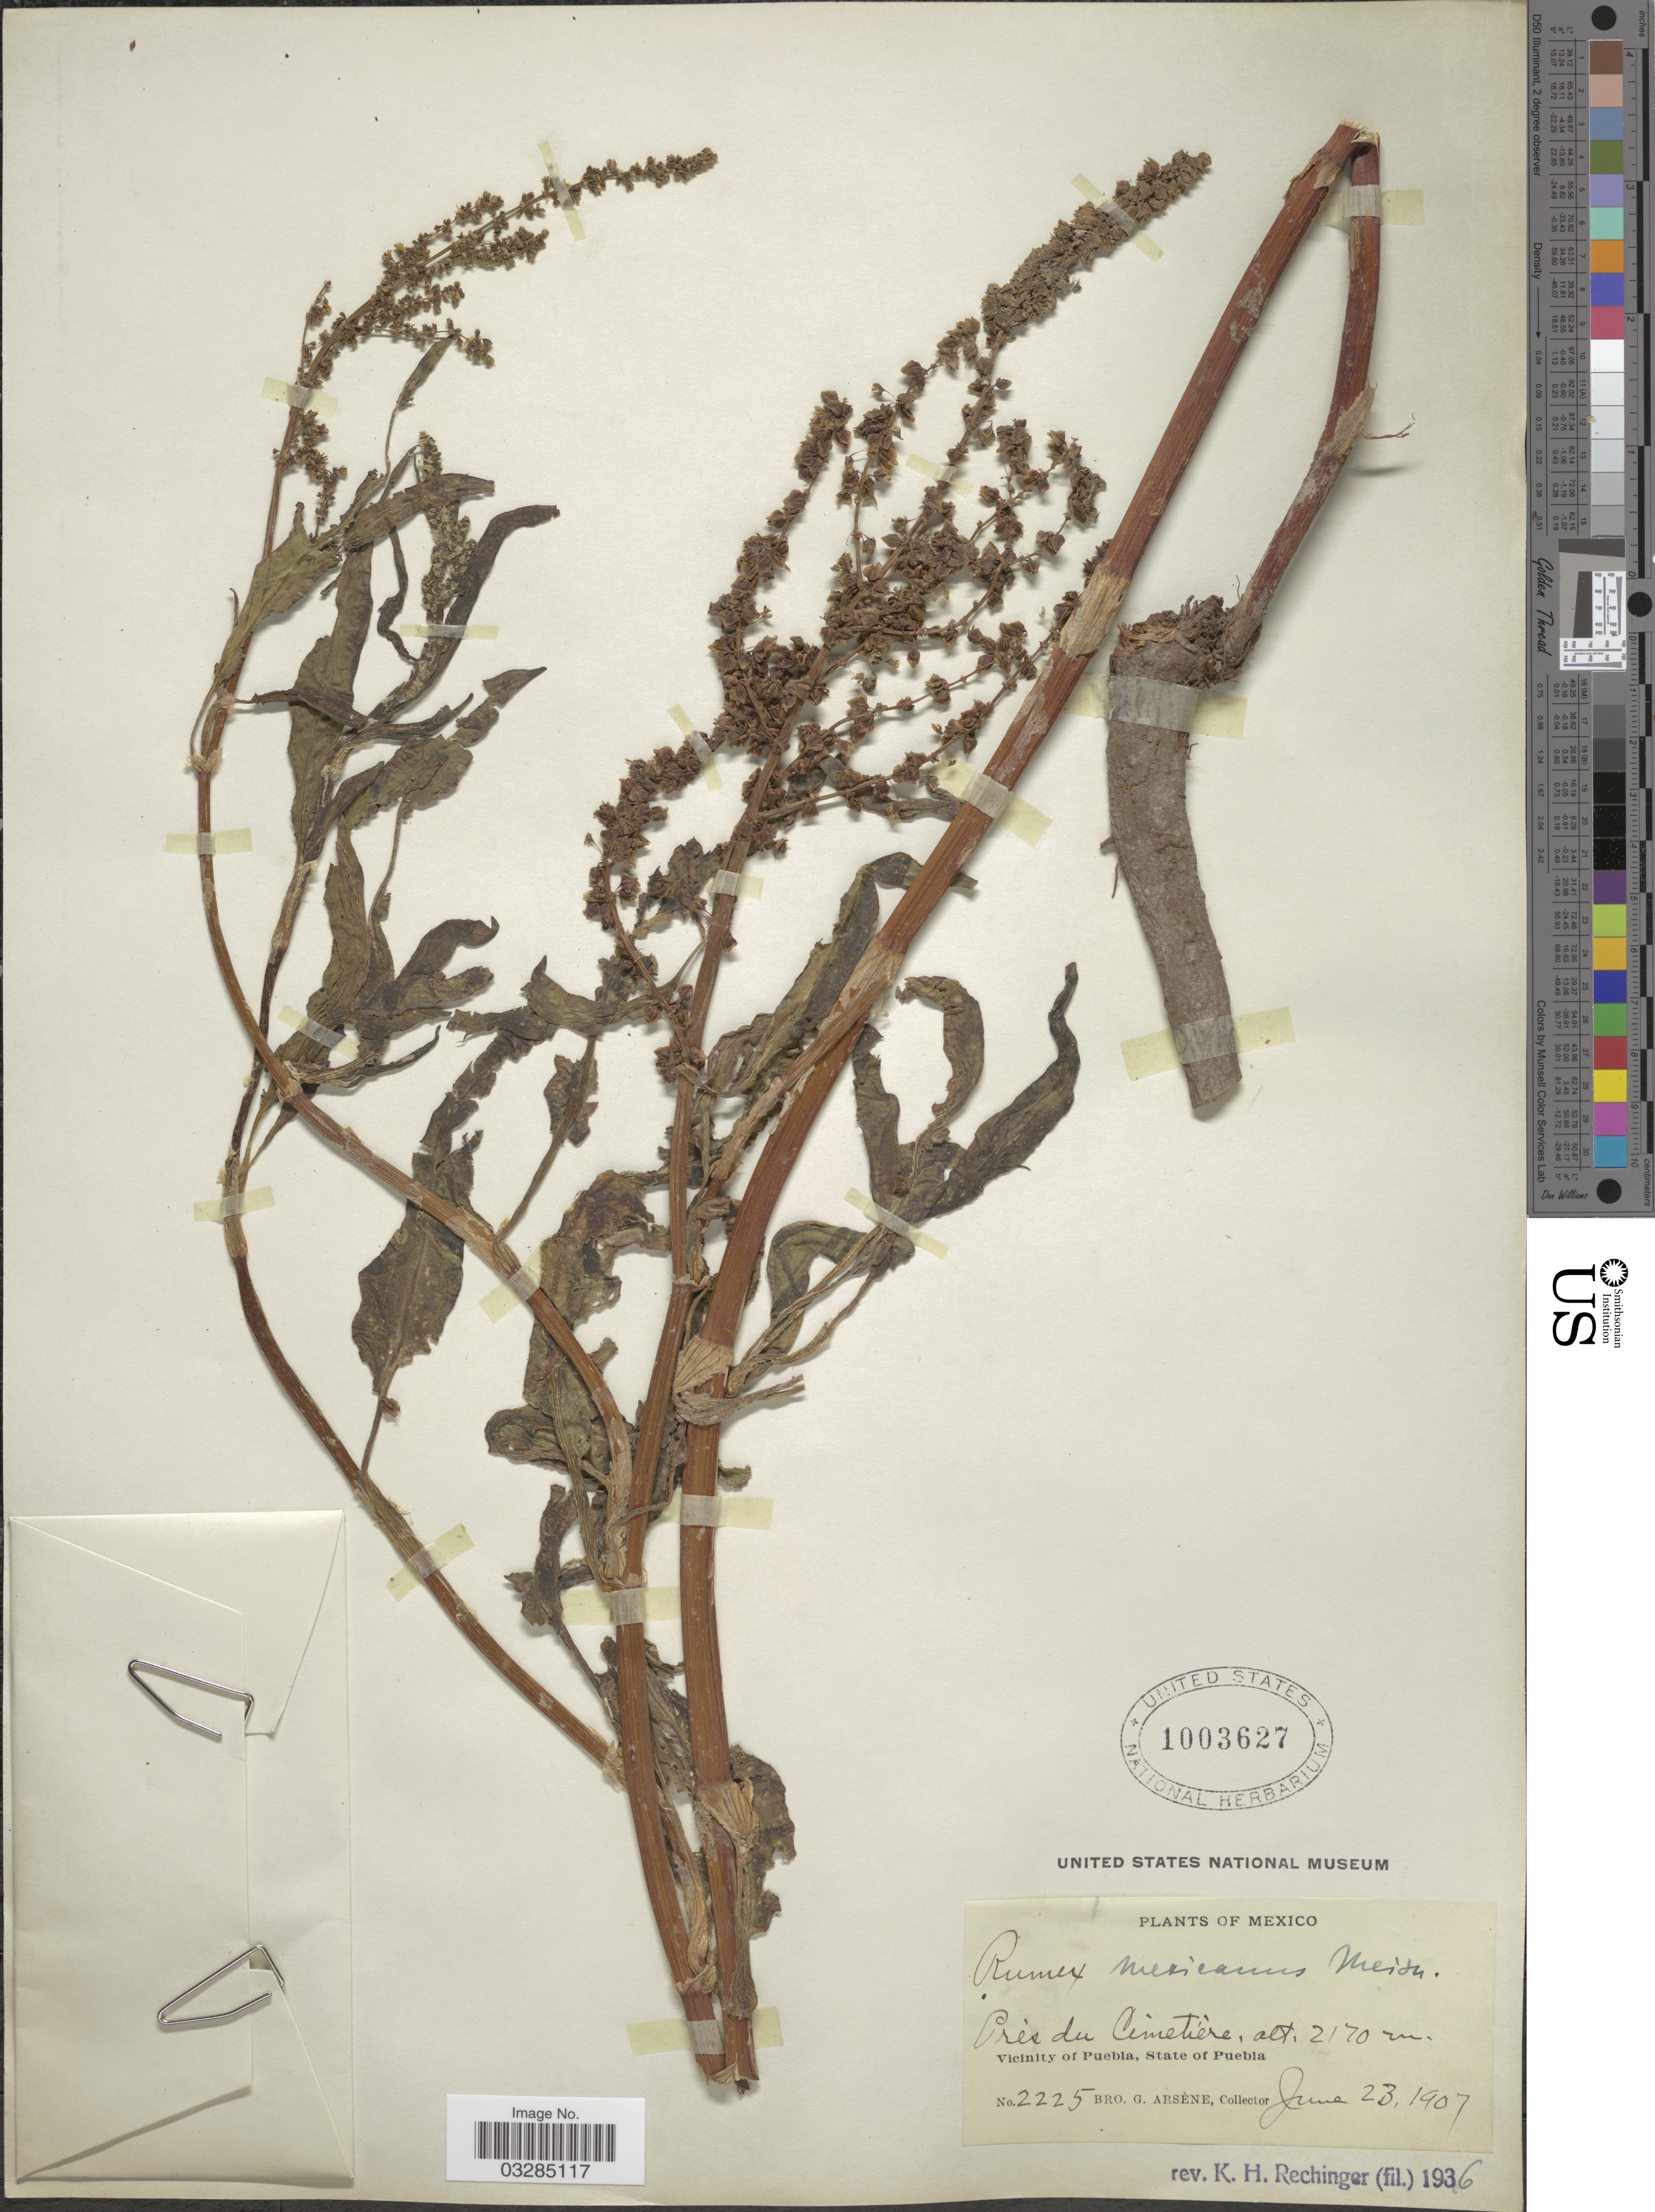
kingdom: Plantae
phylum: Tracheophyta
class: Magnoliopsida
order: Caryophyllales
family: Polygonaceae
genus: Rumex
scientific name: Rumex mexicanus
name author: Meisn.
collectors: Bro. G. Arsène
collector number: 2225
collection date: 1907-06-23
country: Mexico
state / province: Puebla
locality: Près de Cimetière. Vicinity of Puebla.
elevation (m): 2170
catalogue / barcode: US 1003627